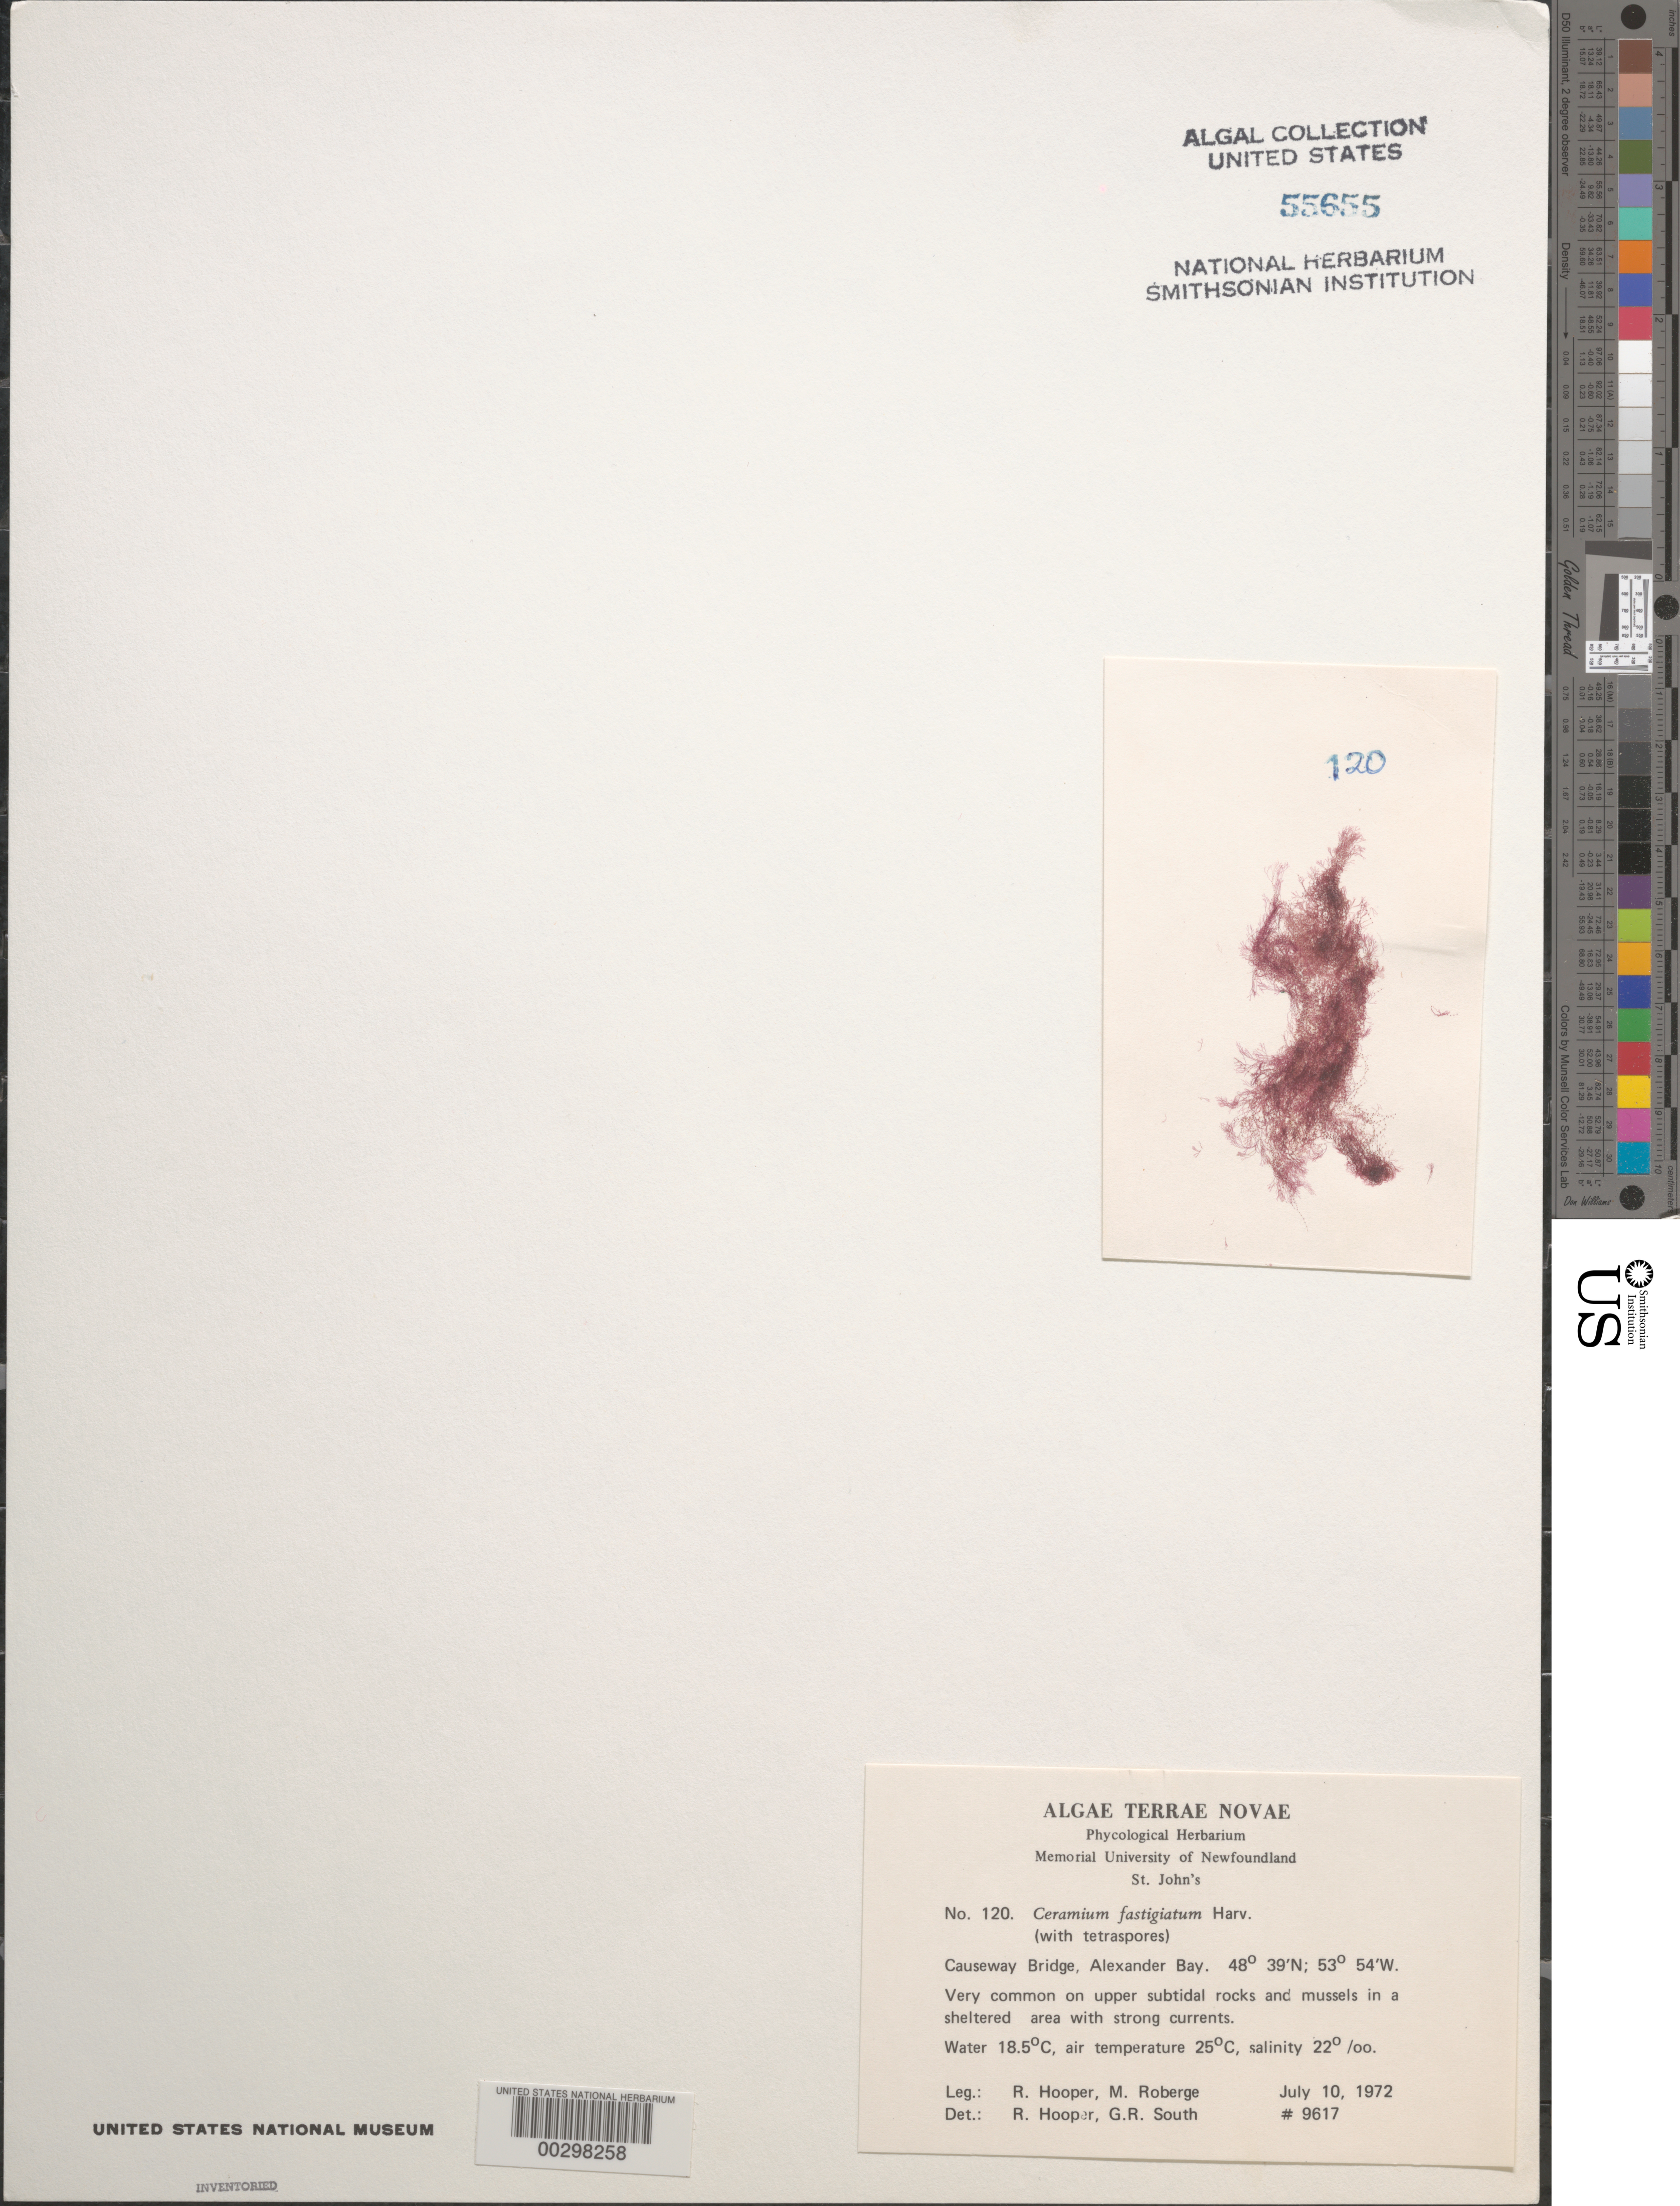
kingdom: Plantae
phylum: Rhodophyta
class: Florideophyceae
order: Ceramiales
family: Ceramiaceae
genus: Ceramium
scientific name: Ceramium fastigiatum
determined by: Hooper, R. G.; South, G. R.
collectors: R. G. Hooper & M. Roberge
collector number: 9617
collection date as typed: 10 Jul 1972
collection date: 1972-07-10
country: Canada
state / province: Newfoundland and Labrador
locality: Causeway bridge, Alexander Bay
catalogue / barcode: US 55655